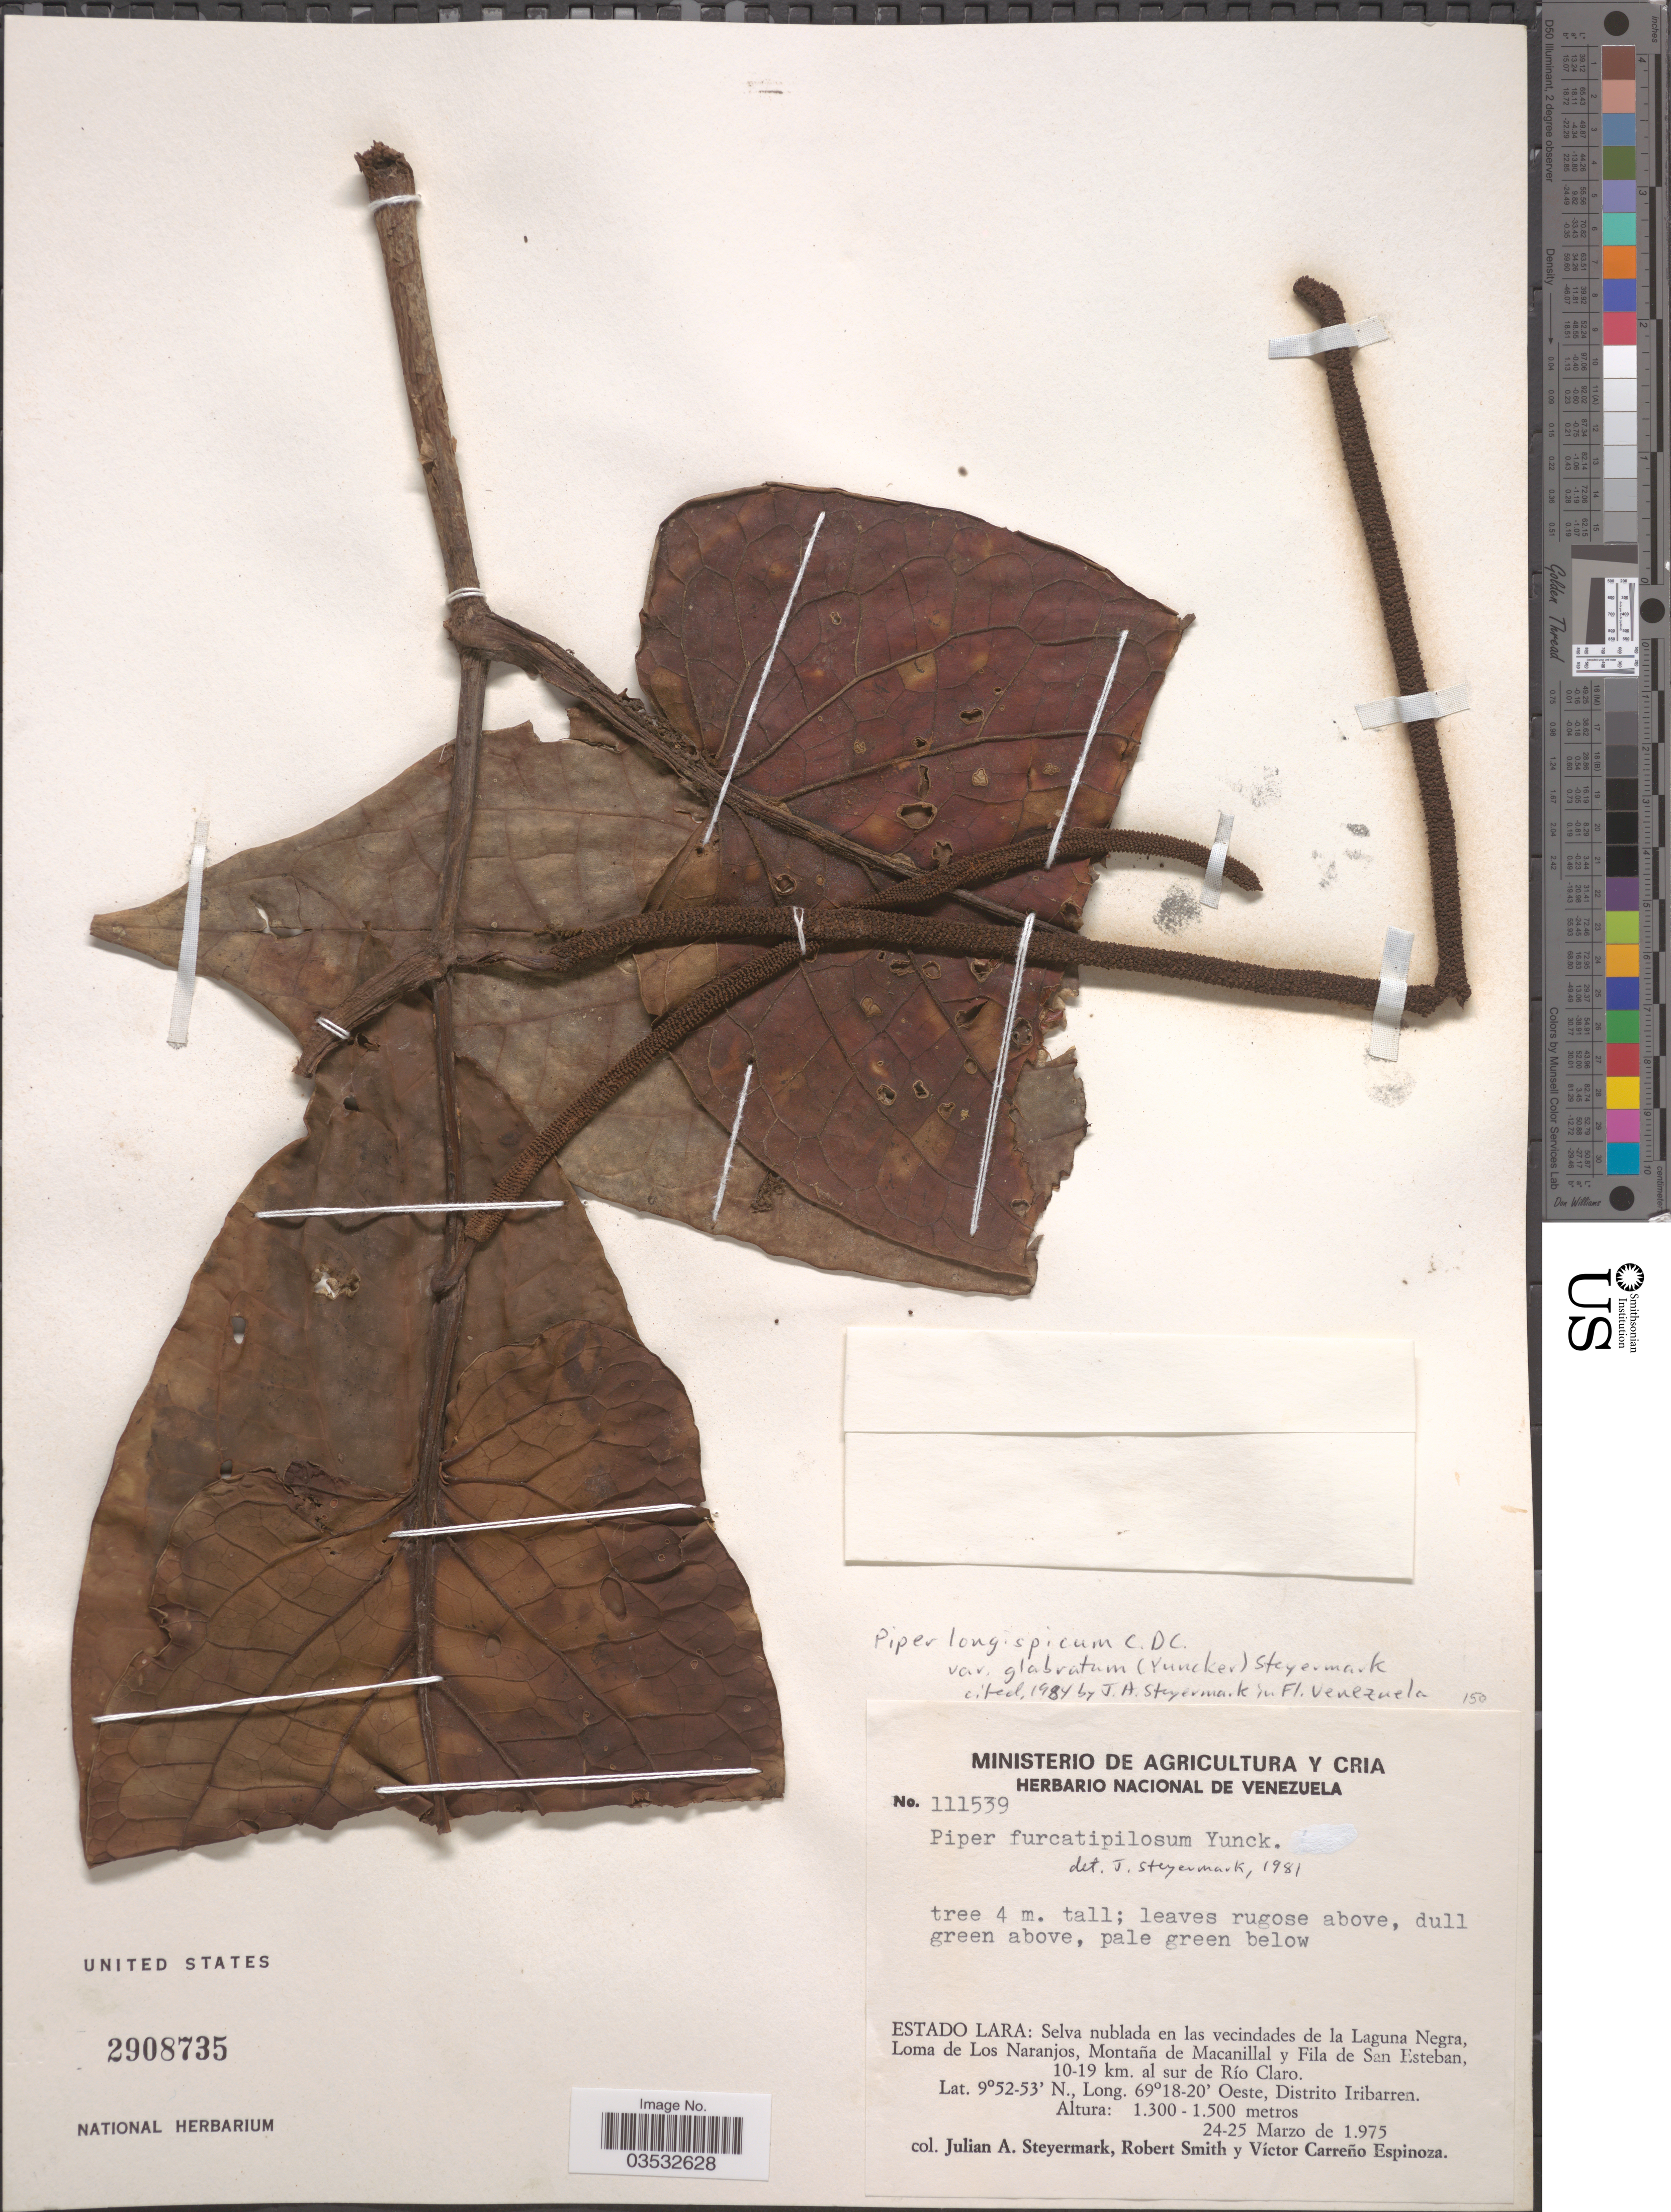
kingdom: Plantae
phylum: Tracheophyta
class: Magnoliopsida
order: Piperales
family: Piperaceae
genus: Piper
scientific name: Piper longispicum var. glabratum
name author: (Yunck.) Steyerm.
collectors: J. Steyermark, R. Smith & V. Carreño E.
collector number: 111539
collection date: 1975-03-24/1975-03-25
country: Venezuela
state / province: Lara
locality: Selva nublada en las vecindades de la Laguna Negra, Loma de Los Naranjos, Montaña de Macanillal y Fila de San Esteban, 10-19 km. al sur de Río Claro. Distrito Iribarren.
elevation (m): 1300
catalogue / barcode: US 2908735